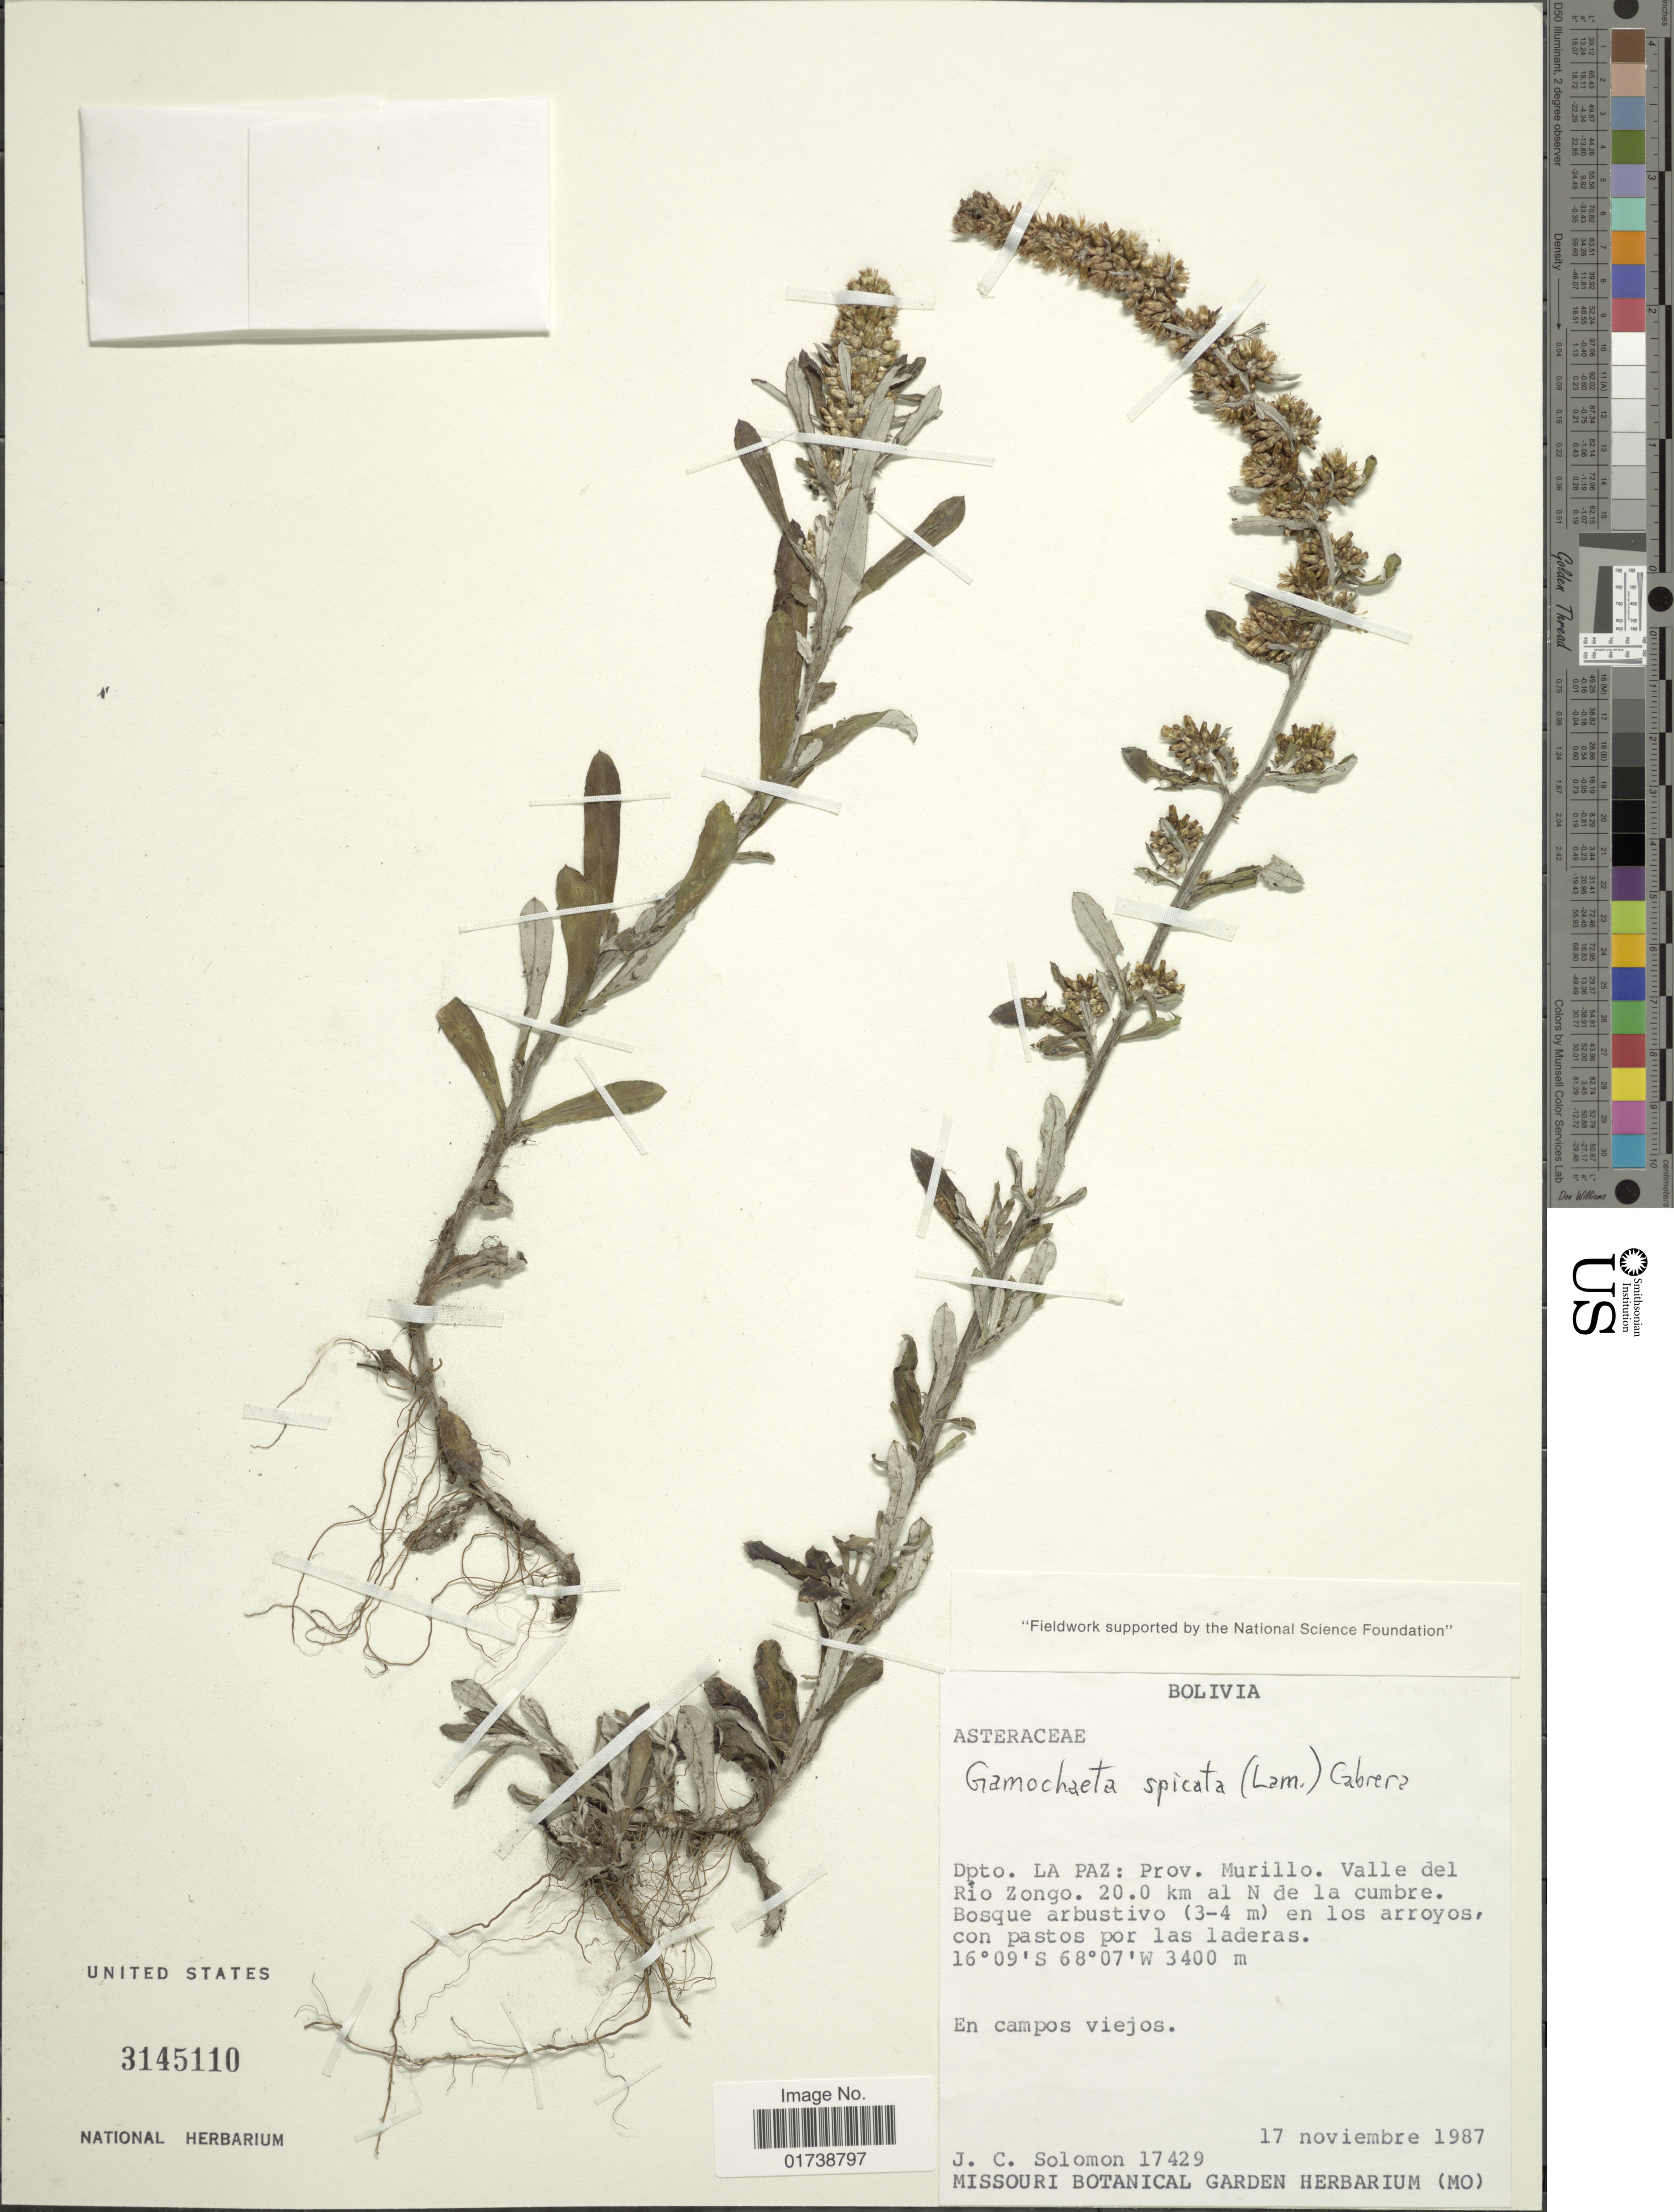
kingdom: Plantae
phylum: Tracheophyta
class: Magnoliopsida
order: Asterales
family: Asteraceae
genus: Gamochaeta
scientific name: Gamochaeta spicata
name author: (Lam.) Cabrera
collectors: J. C. Solomon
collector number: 17429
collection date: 1987-11-17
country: Bolivia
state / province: La Paz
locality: Prov. Murillo, Valle del Rio Zongo, 20.0 km al N de la cumbre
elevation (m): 3400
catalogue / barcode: US 3145110